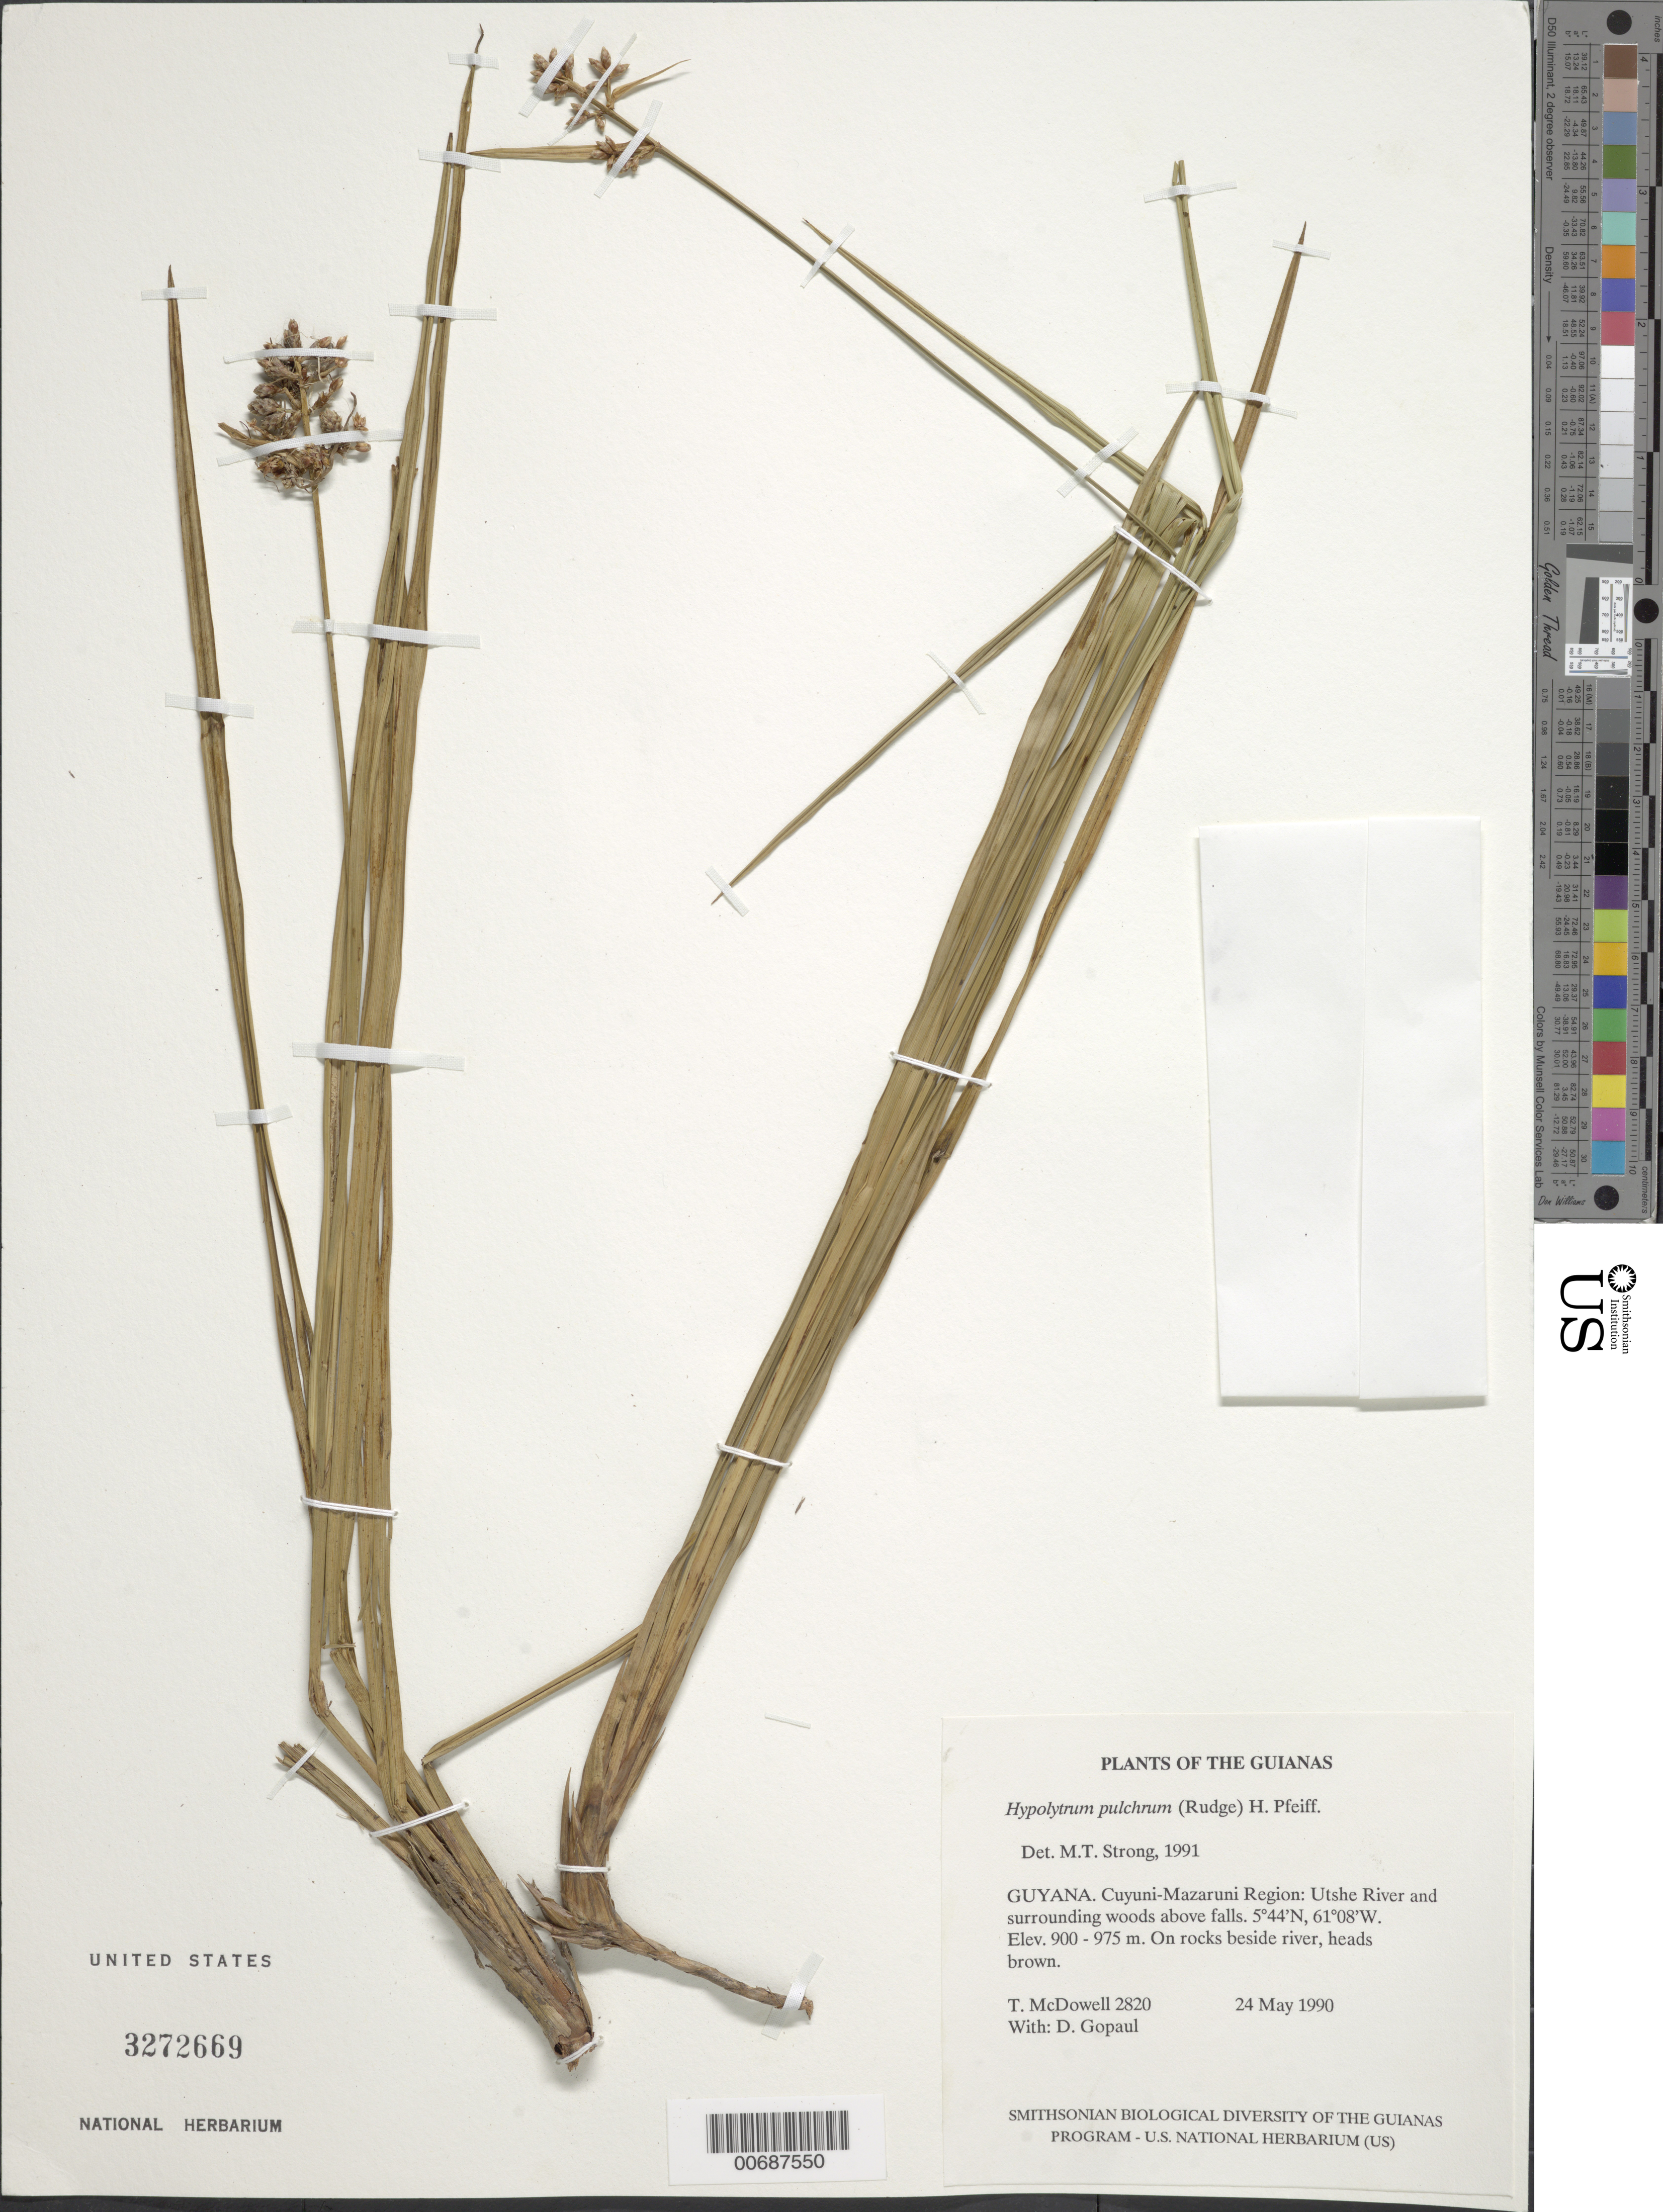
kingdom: Plantae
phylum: Tracheophyta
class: Liliopsida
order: Poales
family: Cyperaceae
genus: Hypolytrum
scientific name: Hypolytrum pulchrum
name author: (Rudge) H. Pfeiff.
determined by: Strong, M. T., (US), Smithsonian Institution - National Museum of Natural History (UNITED STATES)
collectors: T. McDowell & D. Gopaul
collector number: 2820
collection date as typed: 24 May 1990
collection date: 1990-05-24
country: Guyana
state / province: Cuyuni-Mazaruni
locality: Utshi River and Falls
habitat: Along river and surrounding woods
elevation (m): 900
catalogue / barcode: US 3272669